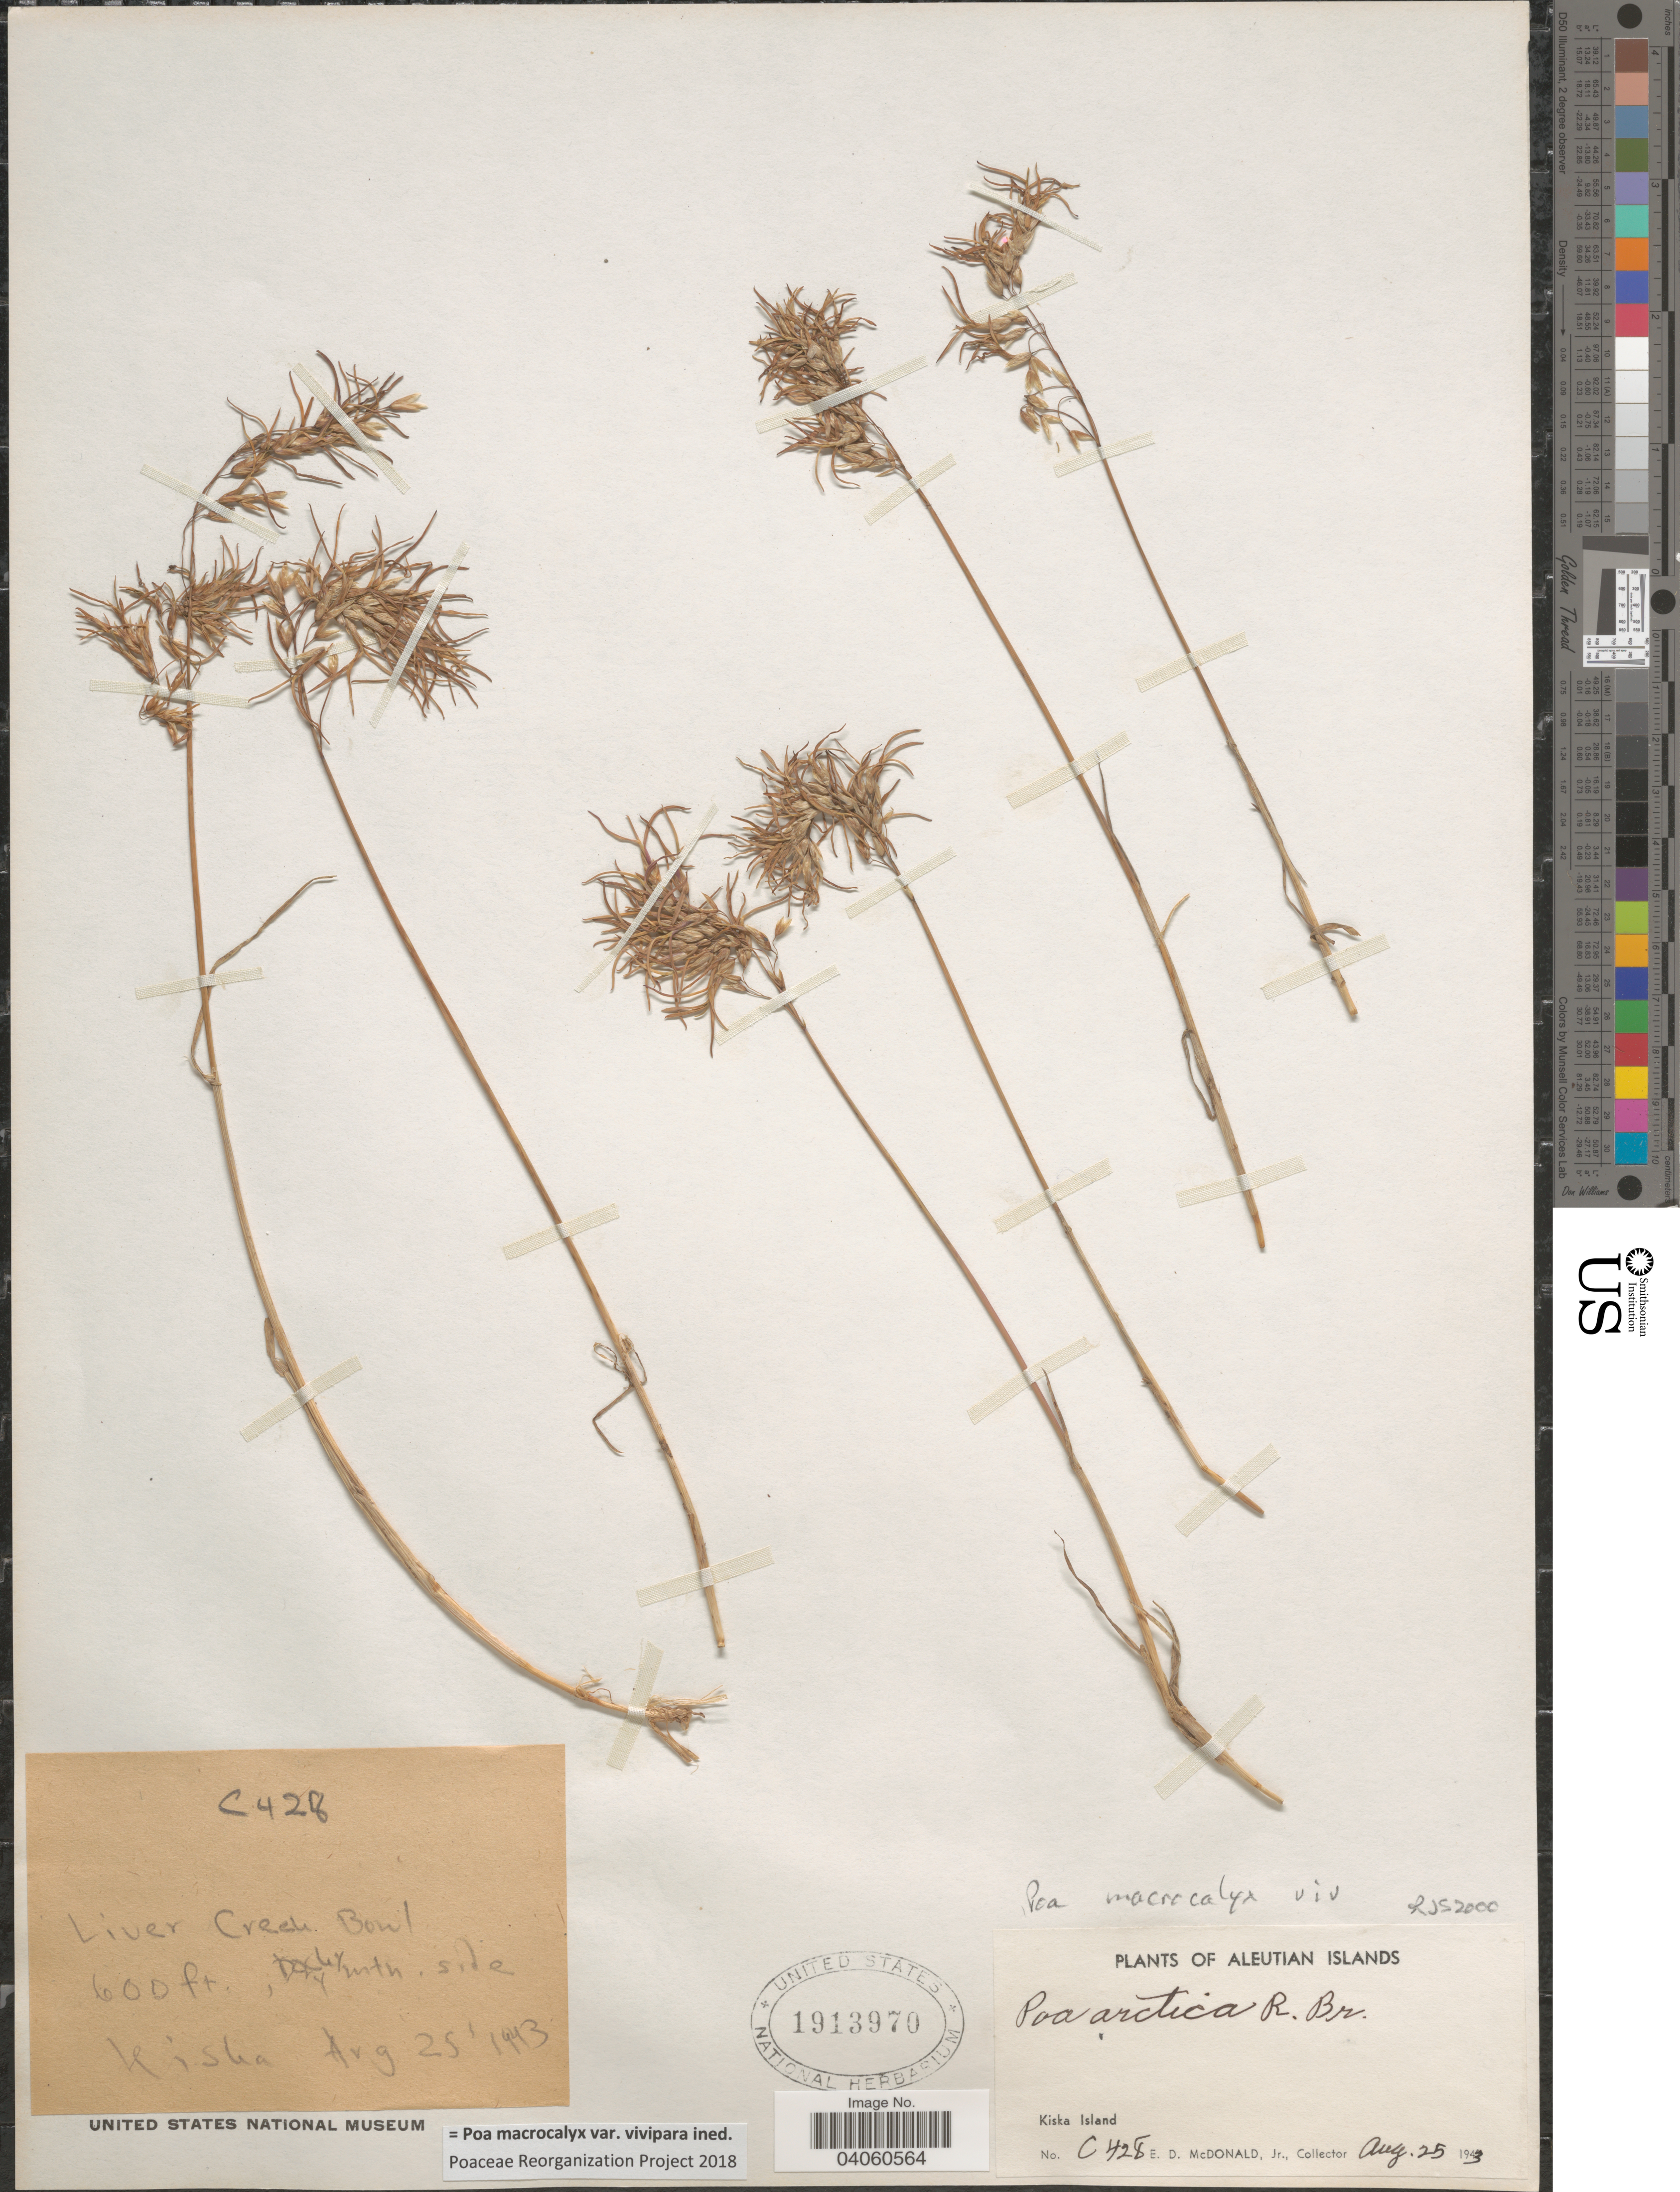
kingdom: Plantae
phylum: Tracheophyta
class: Liliopsida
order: Poales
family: Poaceae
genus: Poa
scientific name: Poa macrocalyx var. vivipara ined.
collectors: E. D. McDonald Jr.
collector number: C428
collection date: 1943-08-25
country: United States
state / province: Alaska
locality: Aleutian Islands. Kiska Island. Liver Creek Bowl.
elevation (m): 183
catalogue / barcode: US 1913970